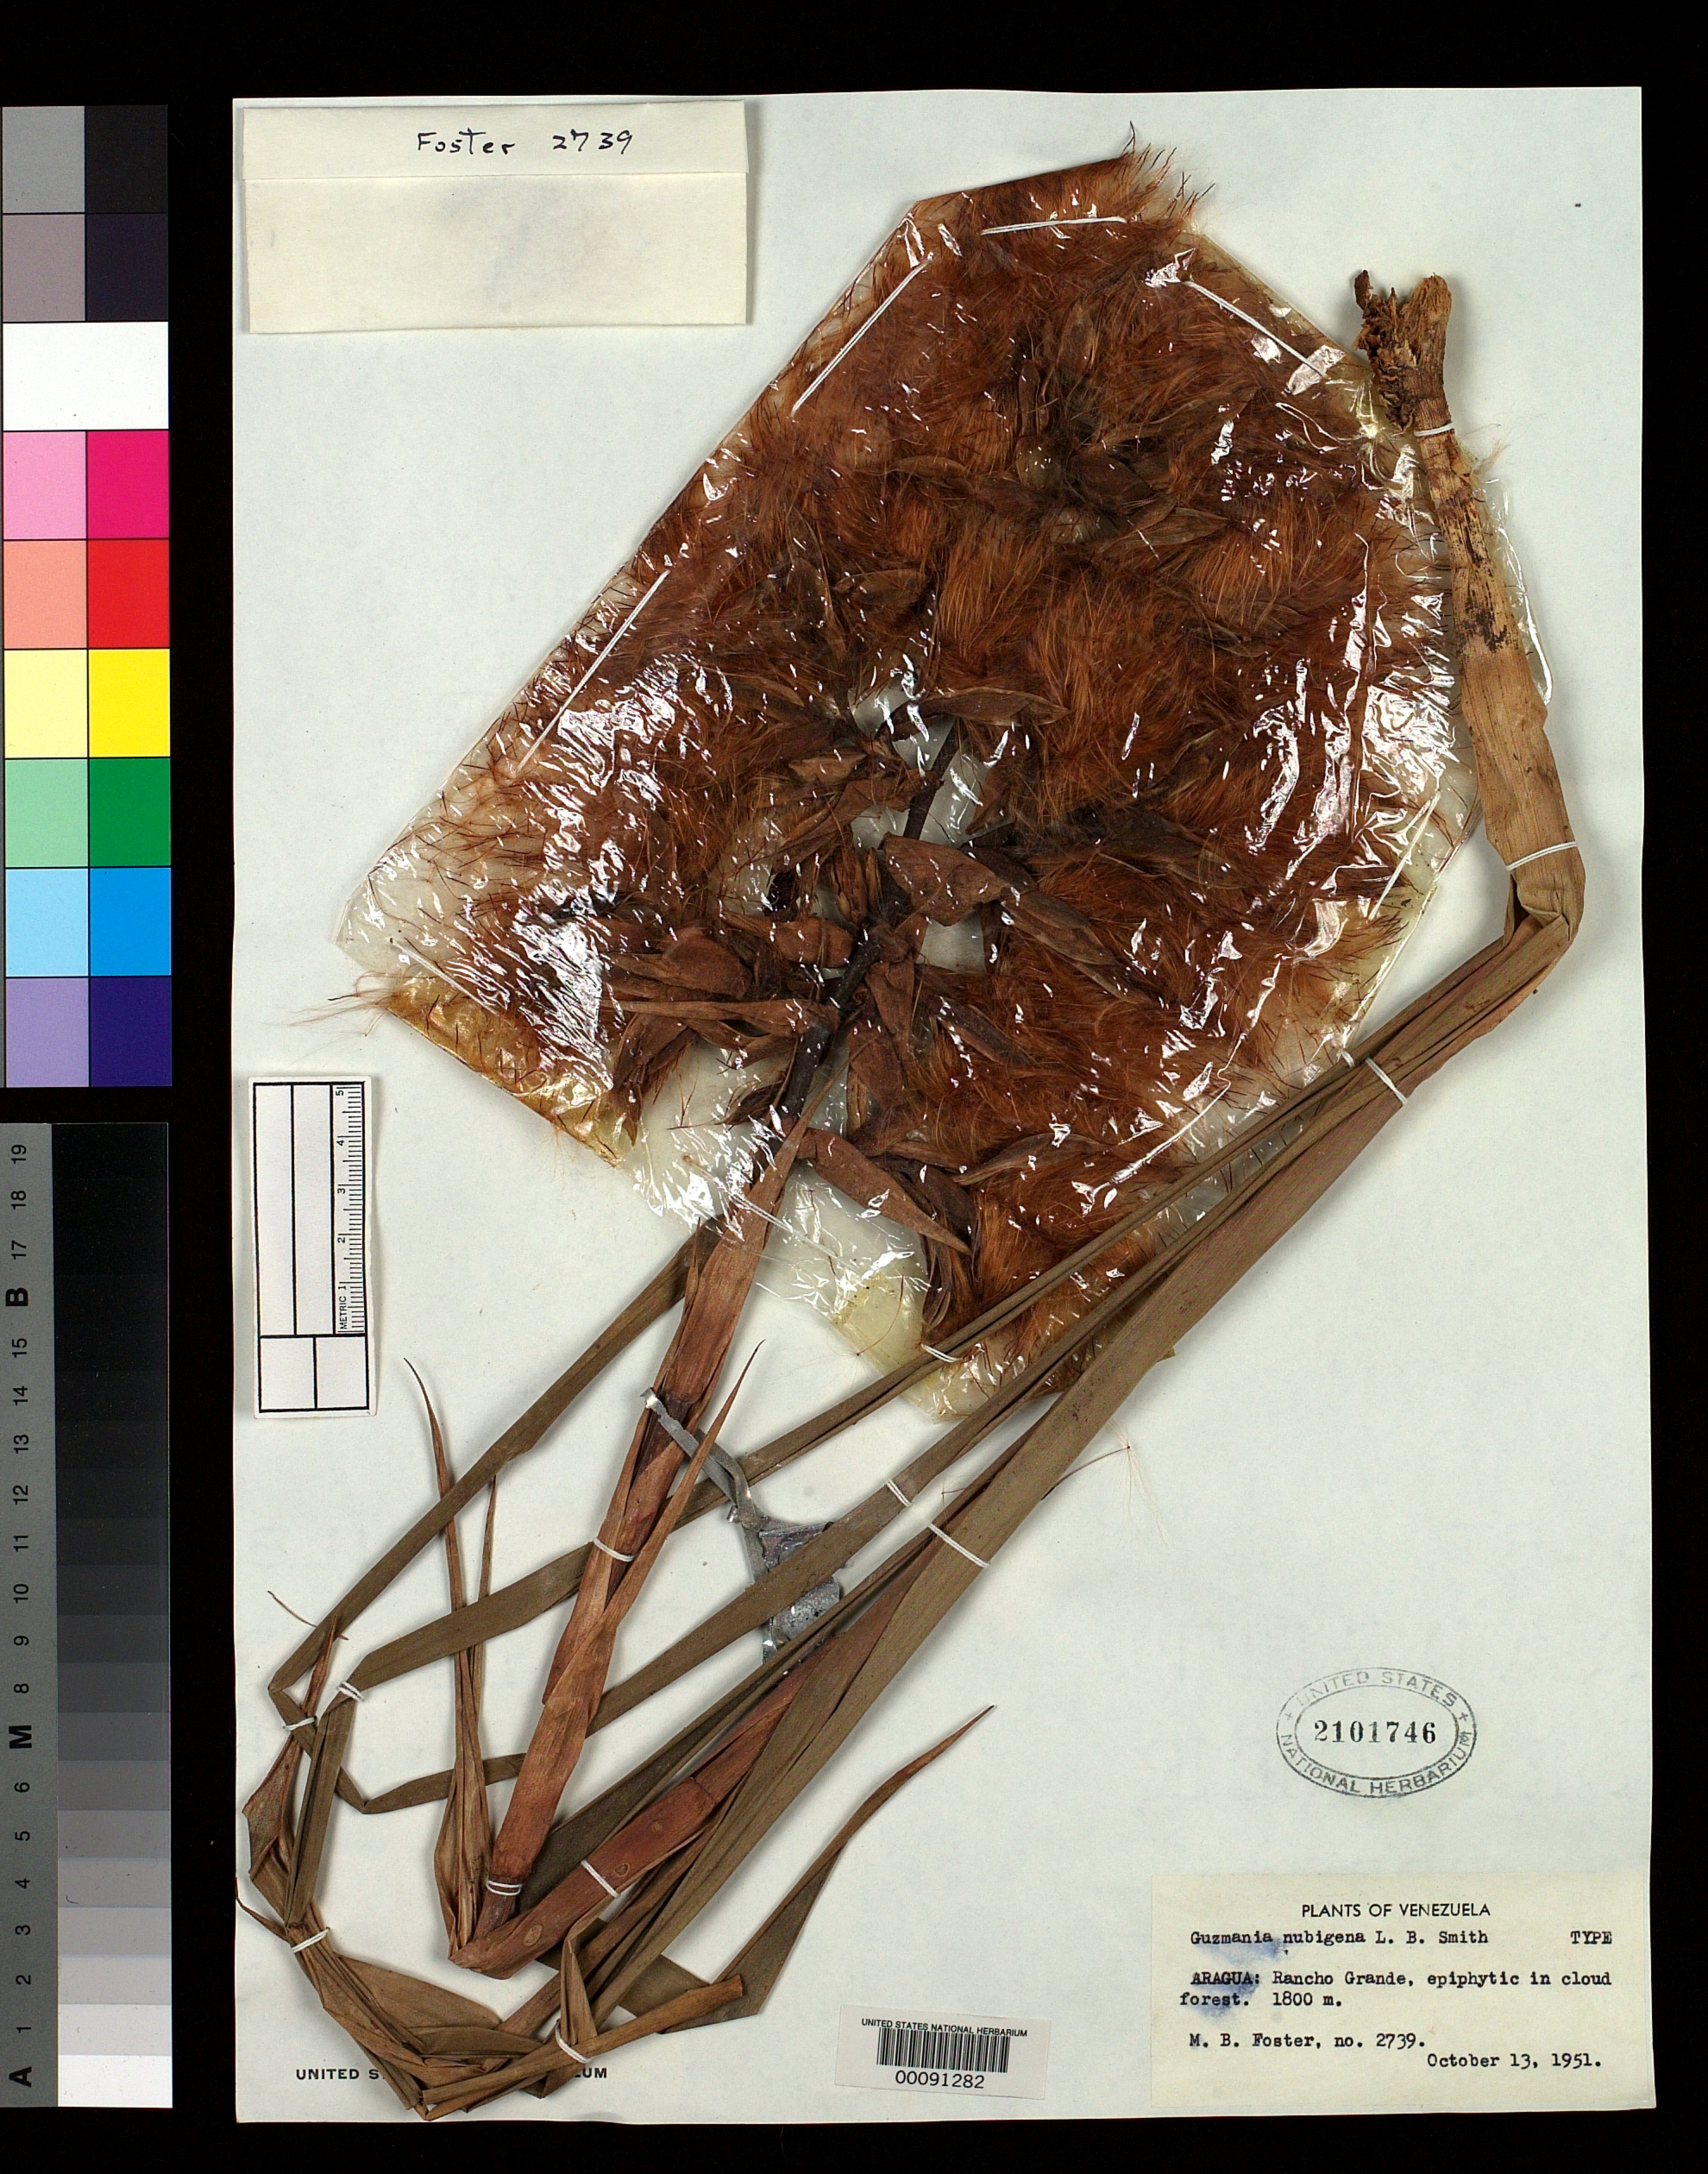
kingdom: Plantae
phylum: Tracheophyta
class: Liliopsida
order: Poales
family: Bromeliaceae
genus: Guzmania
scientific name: Guzmania nubigena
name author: L.B. Sm.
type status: Holotype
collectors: M. B. Foster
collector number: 2739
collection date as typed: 13 Oct 1951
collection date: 1951-10-13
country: Venezuela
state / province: Aragua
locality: Rancho Grande.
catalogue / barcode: US 2101746